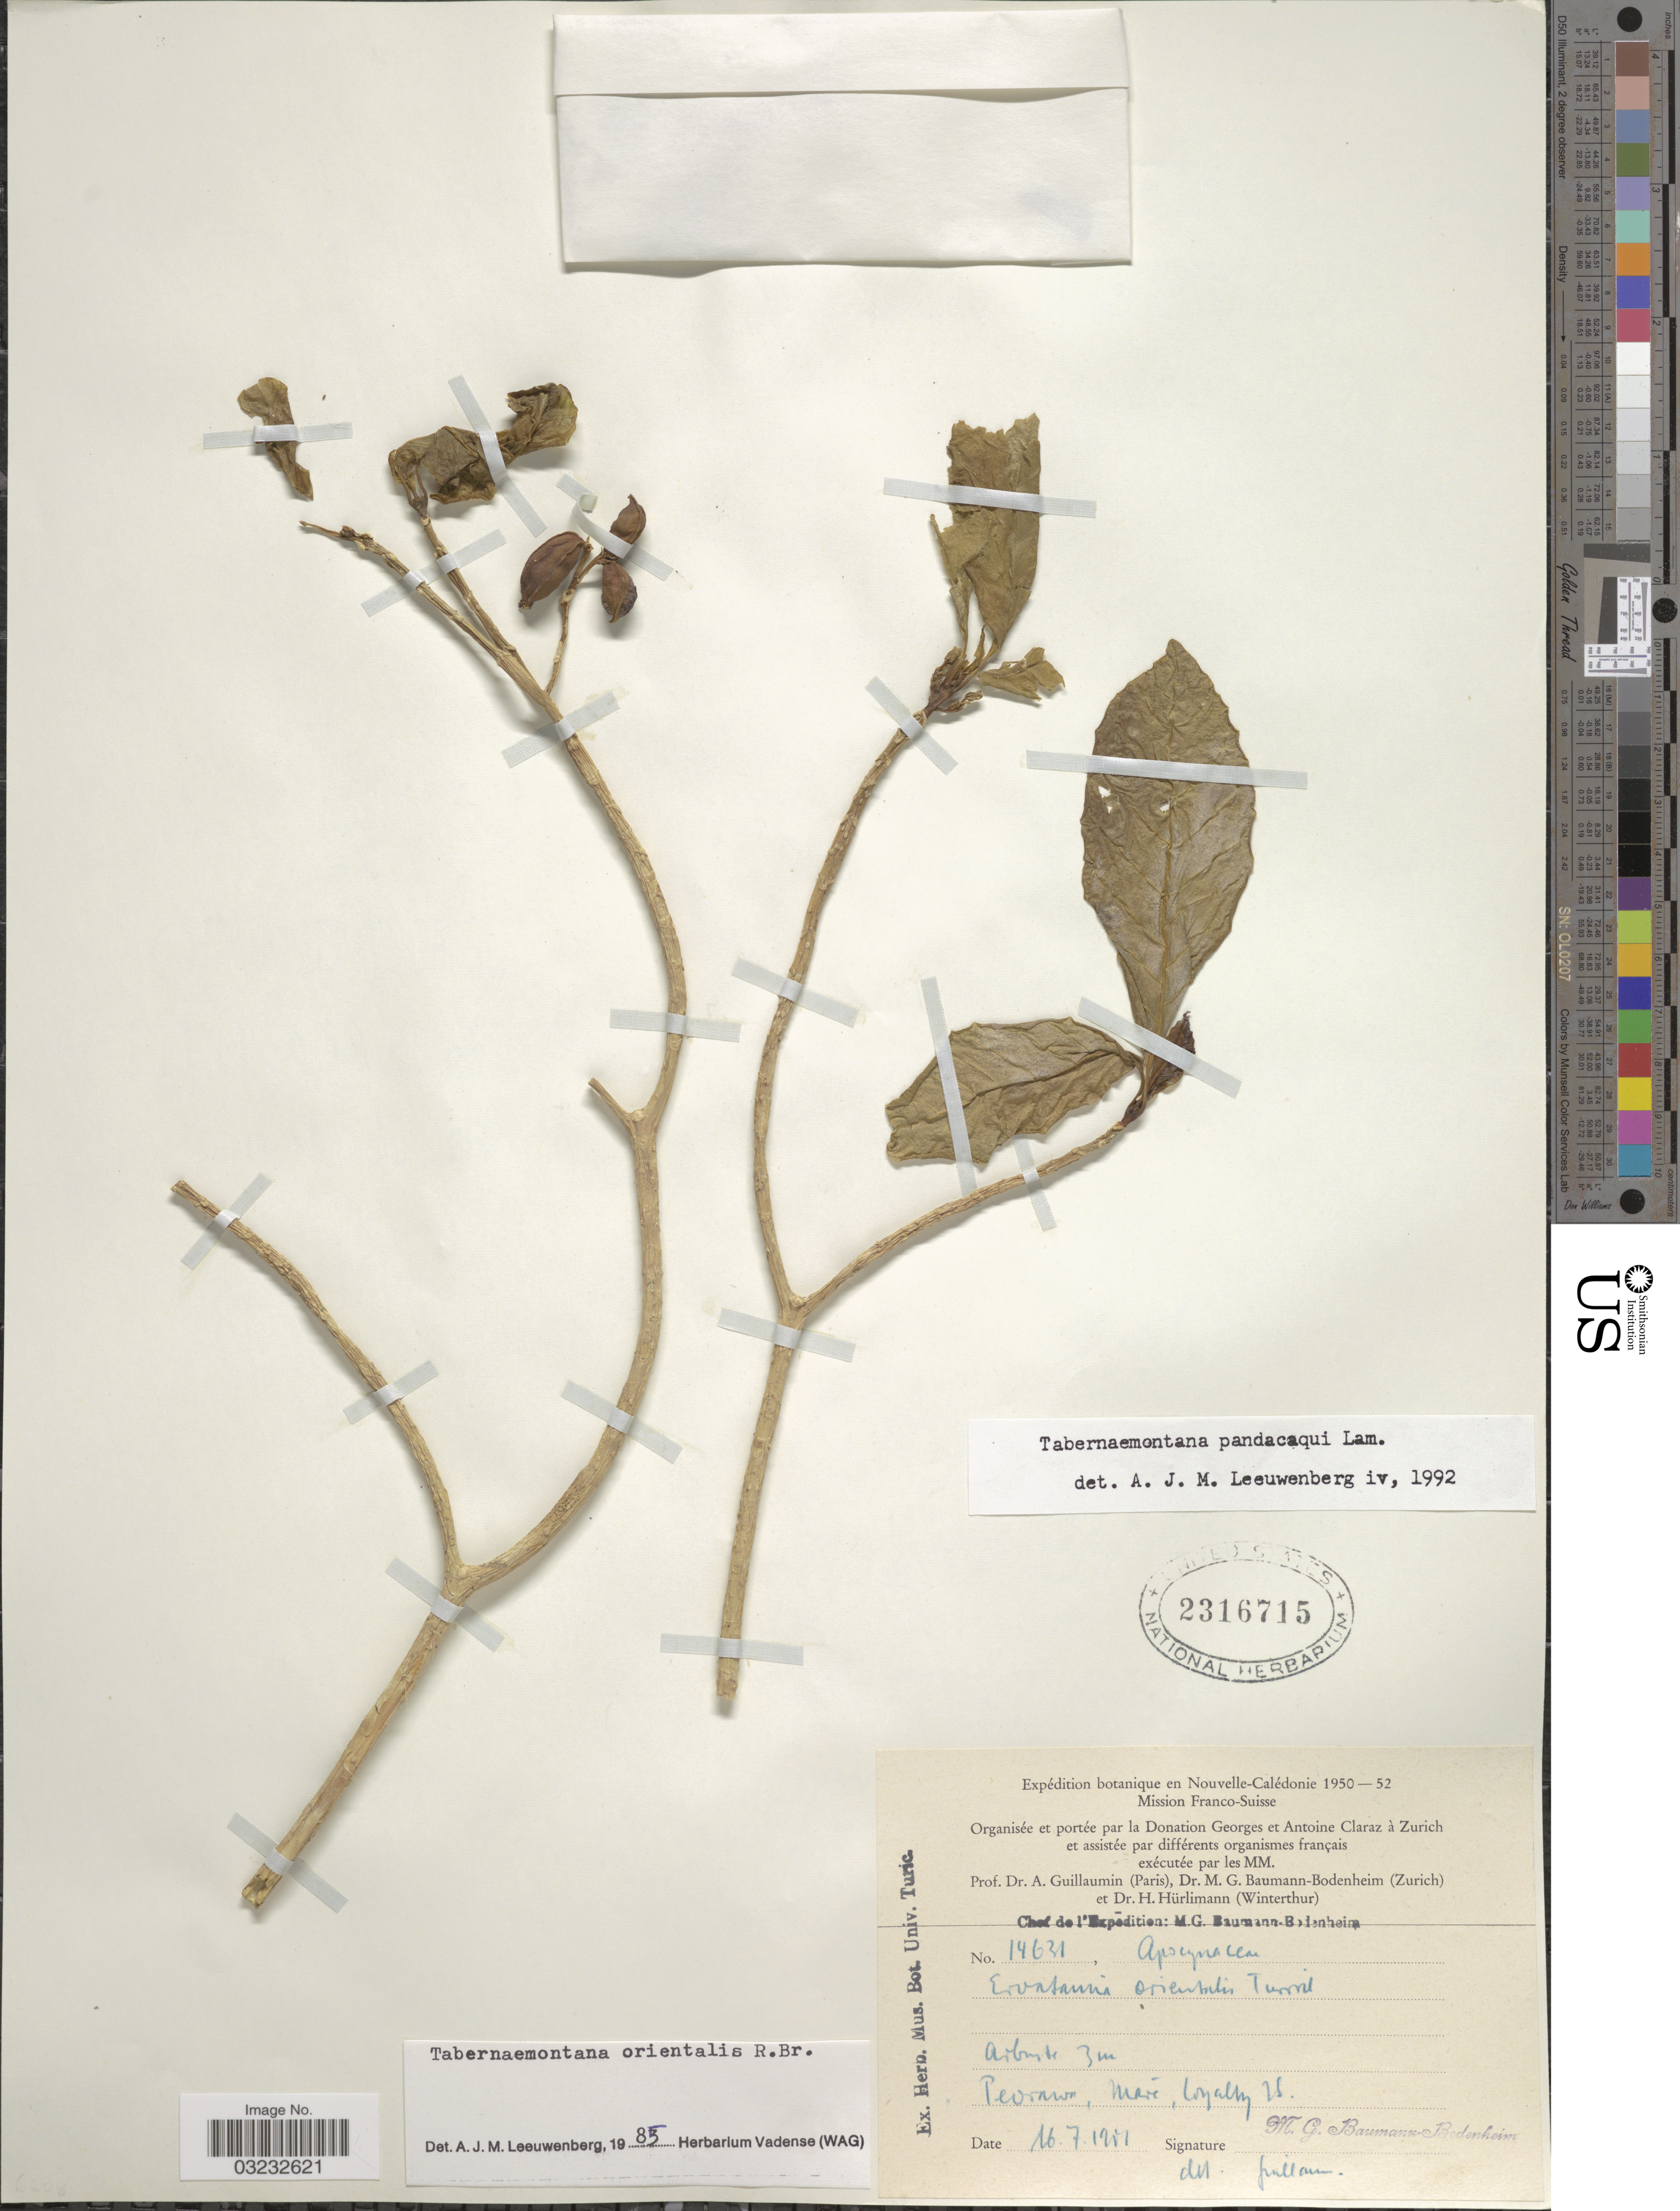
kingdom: Plantae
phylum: Tracheophyta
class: Magnoliopsida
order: Gentianales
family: Apocynaceae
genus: Tabernaemontana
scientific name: Tabernaemontana pandacaqui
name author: Poir.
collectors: M. G. Baumann-Bodenheim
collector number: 14631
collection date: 1951-07-16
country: New Caledonia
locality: Pevrawa, Maré, Loyalty 25. [interpreted]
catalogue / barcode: US 2316715